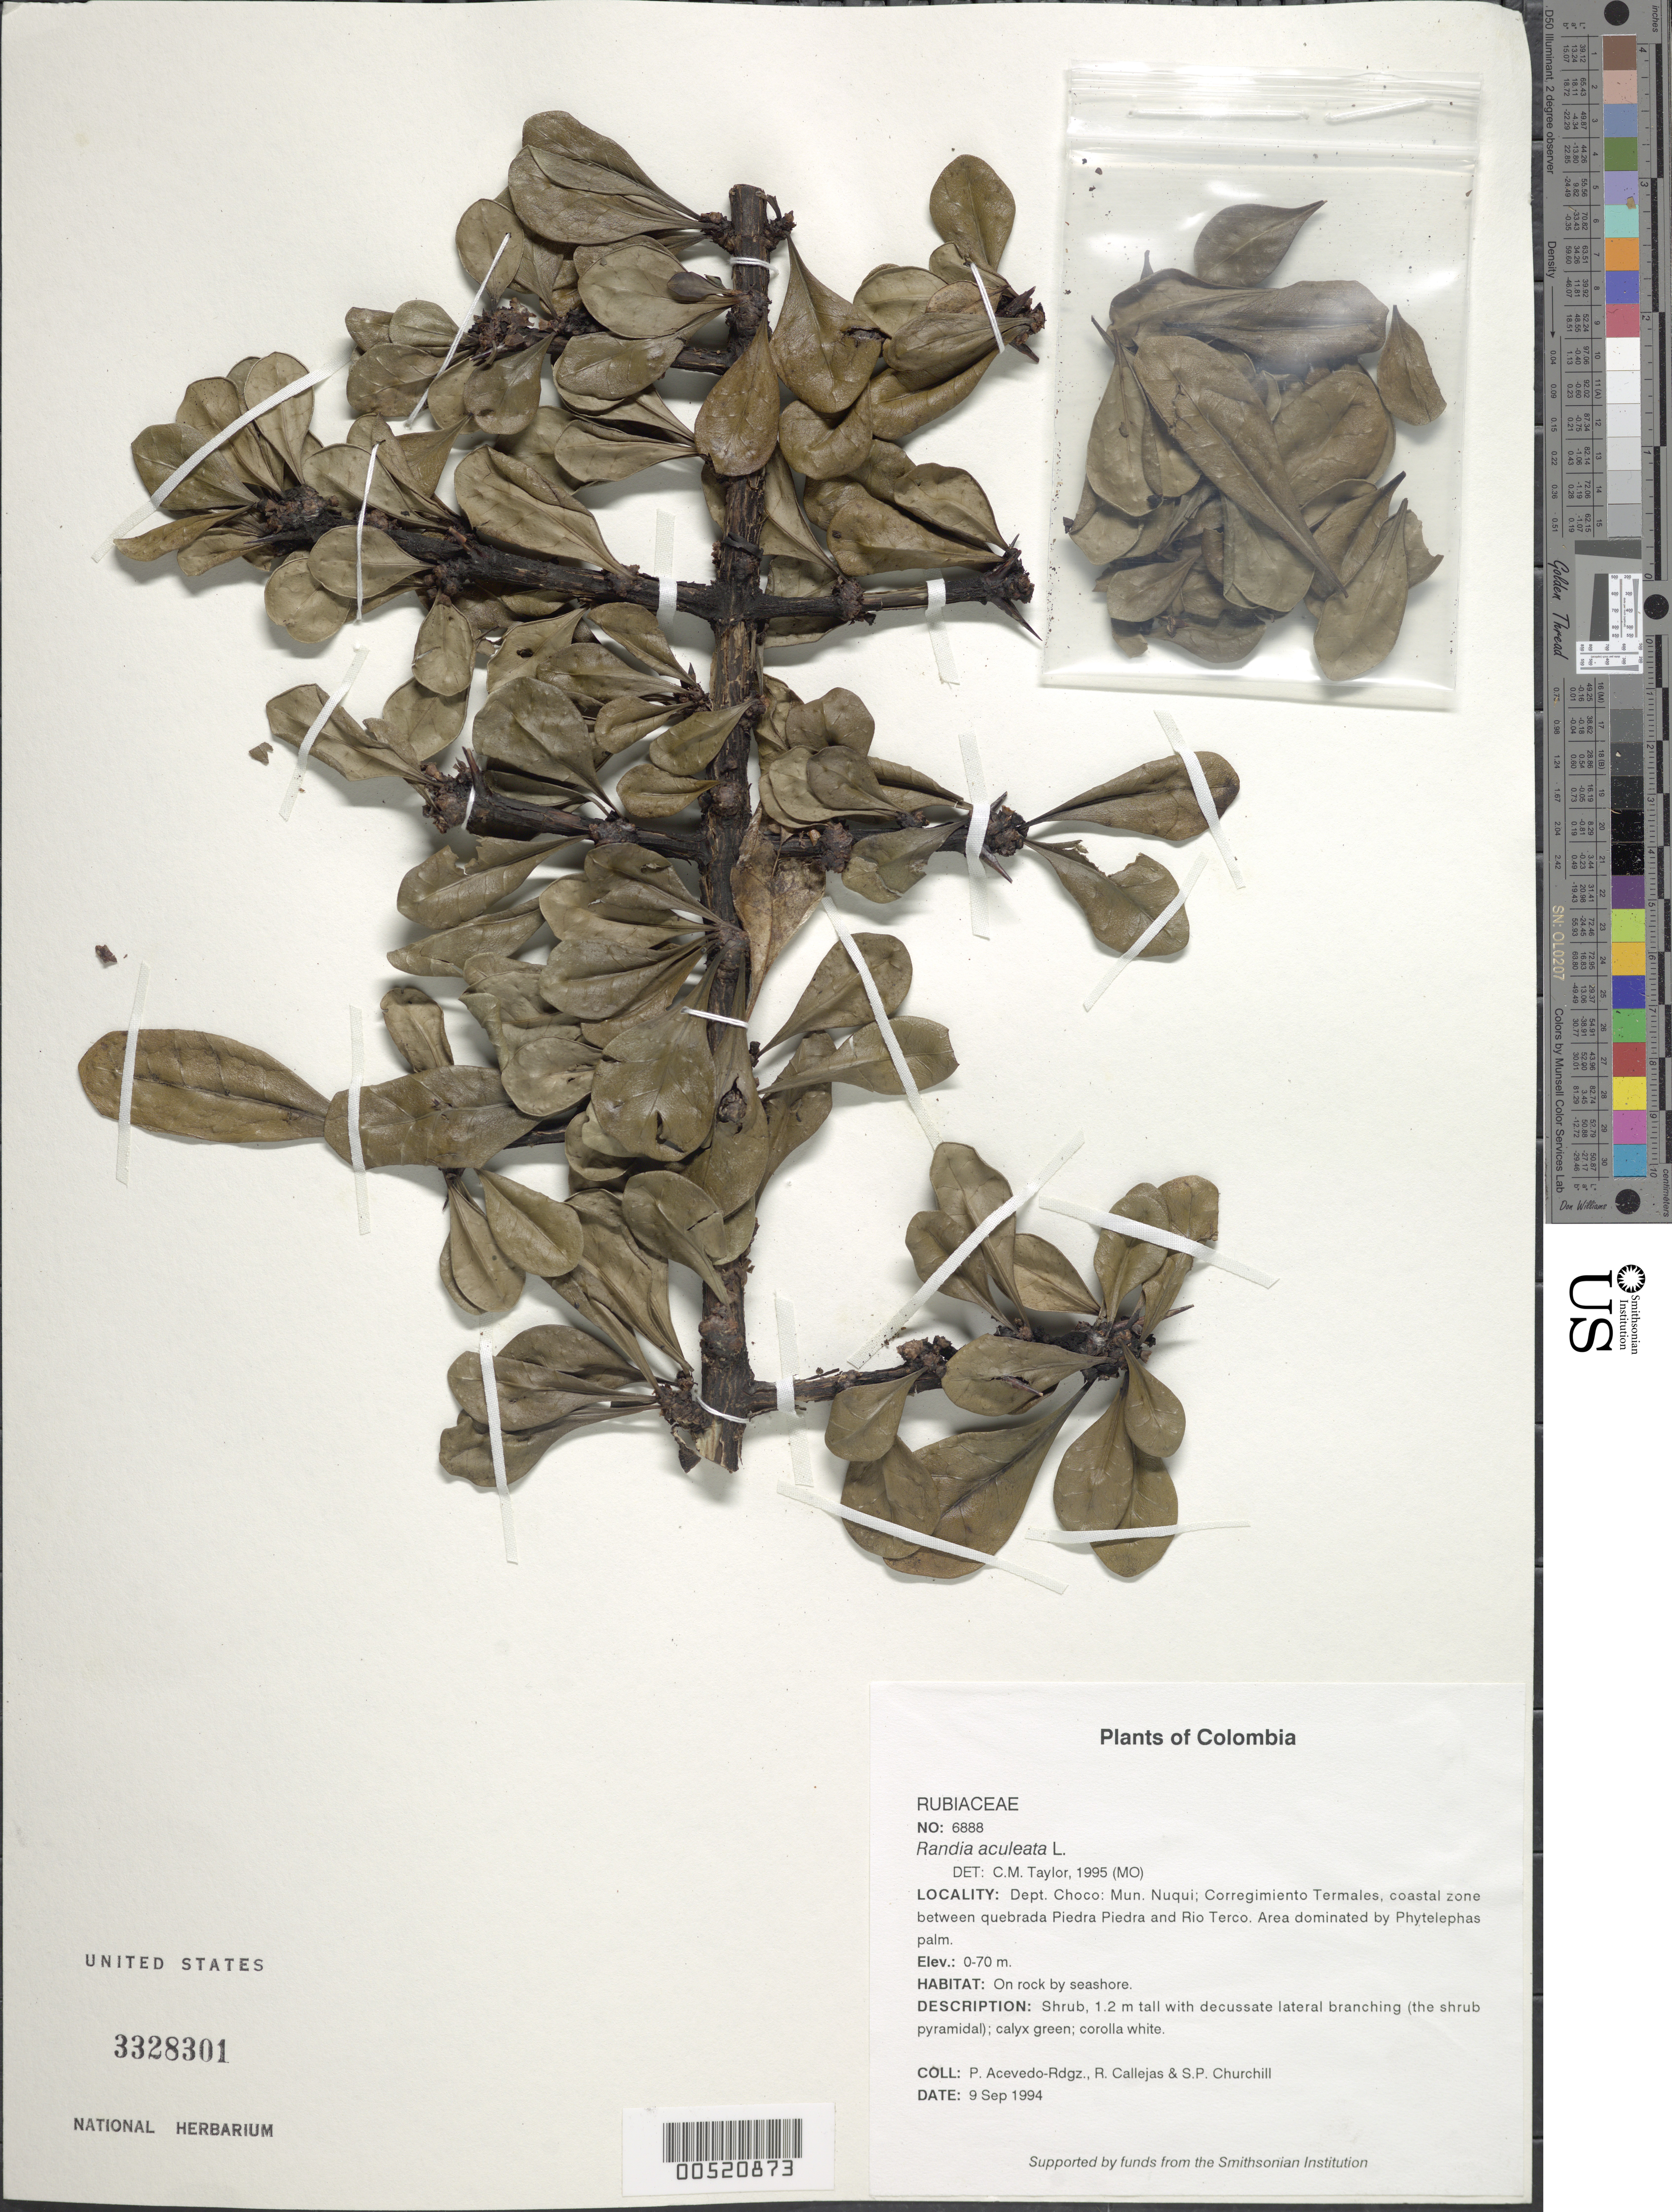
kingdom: Plantae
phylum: Tracheophyta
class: Magnoliopsida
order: Gentianales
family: Rubiaceae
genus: Randia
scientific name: Randia aculeata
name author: L.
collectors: P. Acevedo-Rodr., R. Callejas & S. Churchill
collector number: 6888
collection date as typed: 09 Sep 1994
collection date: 1994-09-09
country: Colombia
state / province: Chocó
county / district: Nuqui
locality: Depart. Choco; Mun. Nuqui; Corregimiento Termales, coastal zone between quebrada Piedra Piedra and Río Terco. Area dominated by Phytelephas palm.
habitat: On rock by seashore.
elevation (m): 0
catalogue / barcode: US 3328301